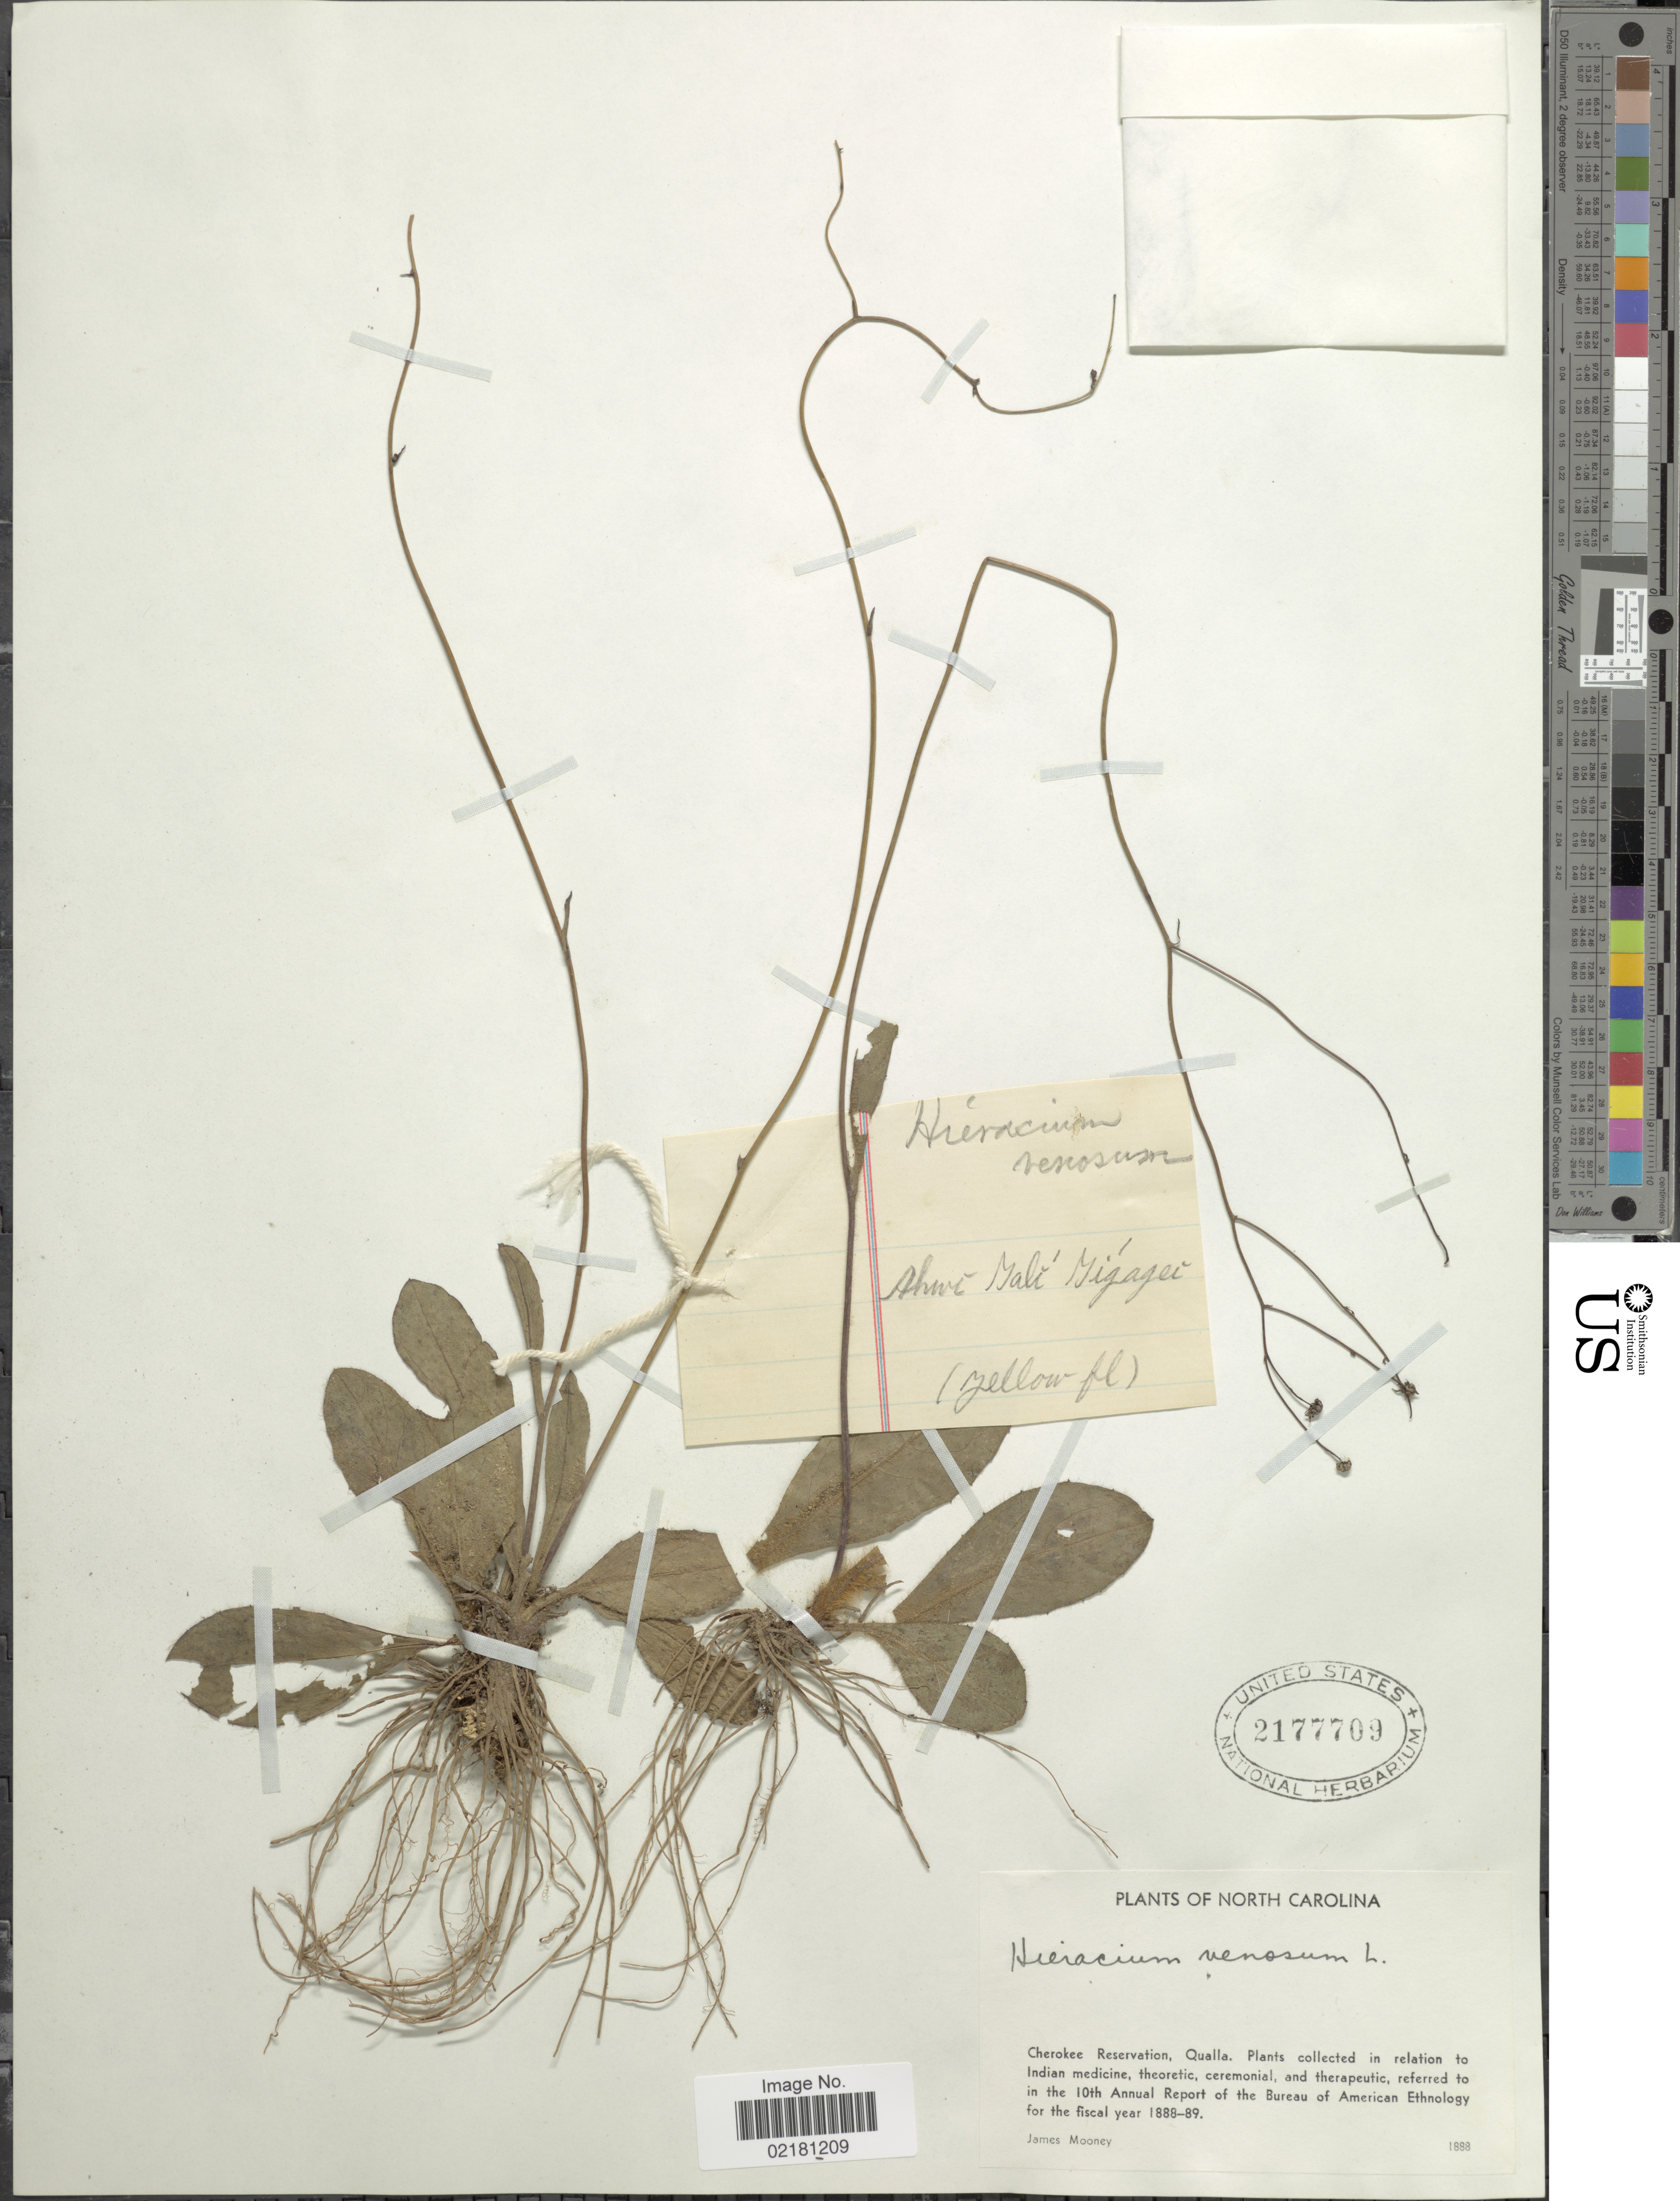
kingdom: Plantae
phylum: Tracheophyta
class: Magnoliopsida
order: Asterales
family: Asteraceae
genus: Hieracium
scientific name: Hieracium venosum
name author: L.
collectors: J. Mooney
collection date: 1888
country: United States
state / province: North Carolina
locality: Cherokee Reservation, Qualla.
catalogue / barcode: US 2177709